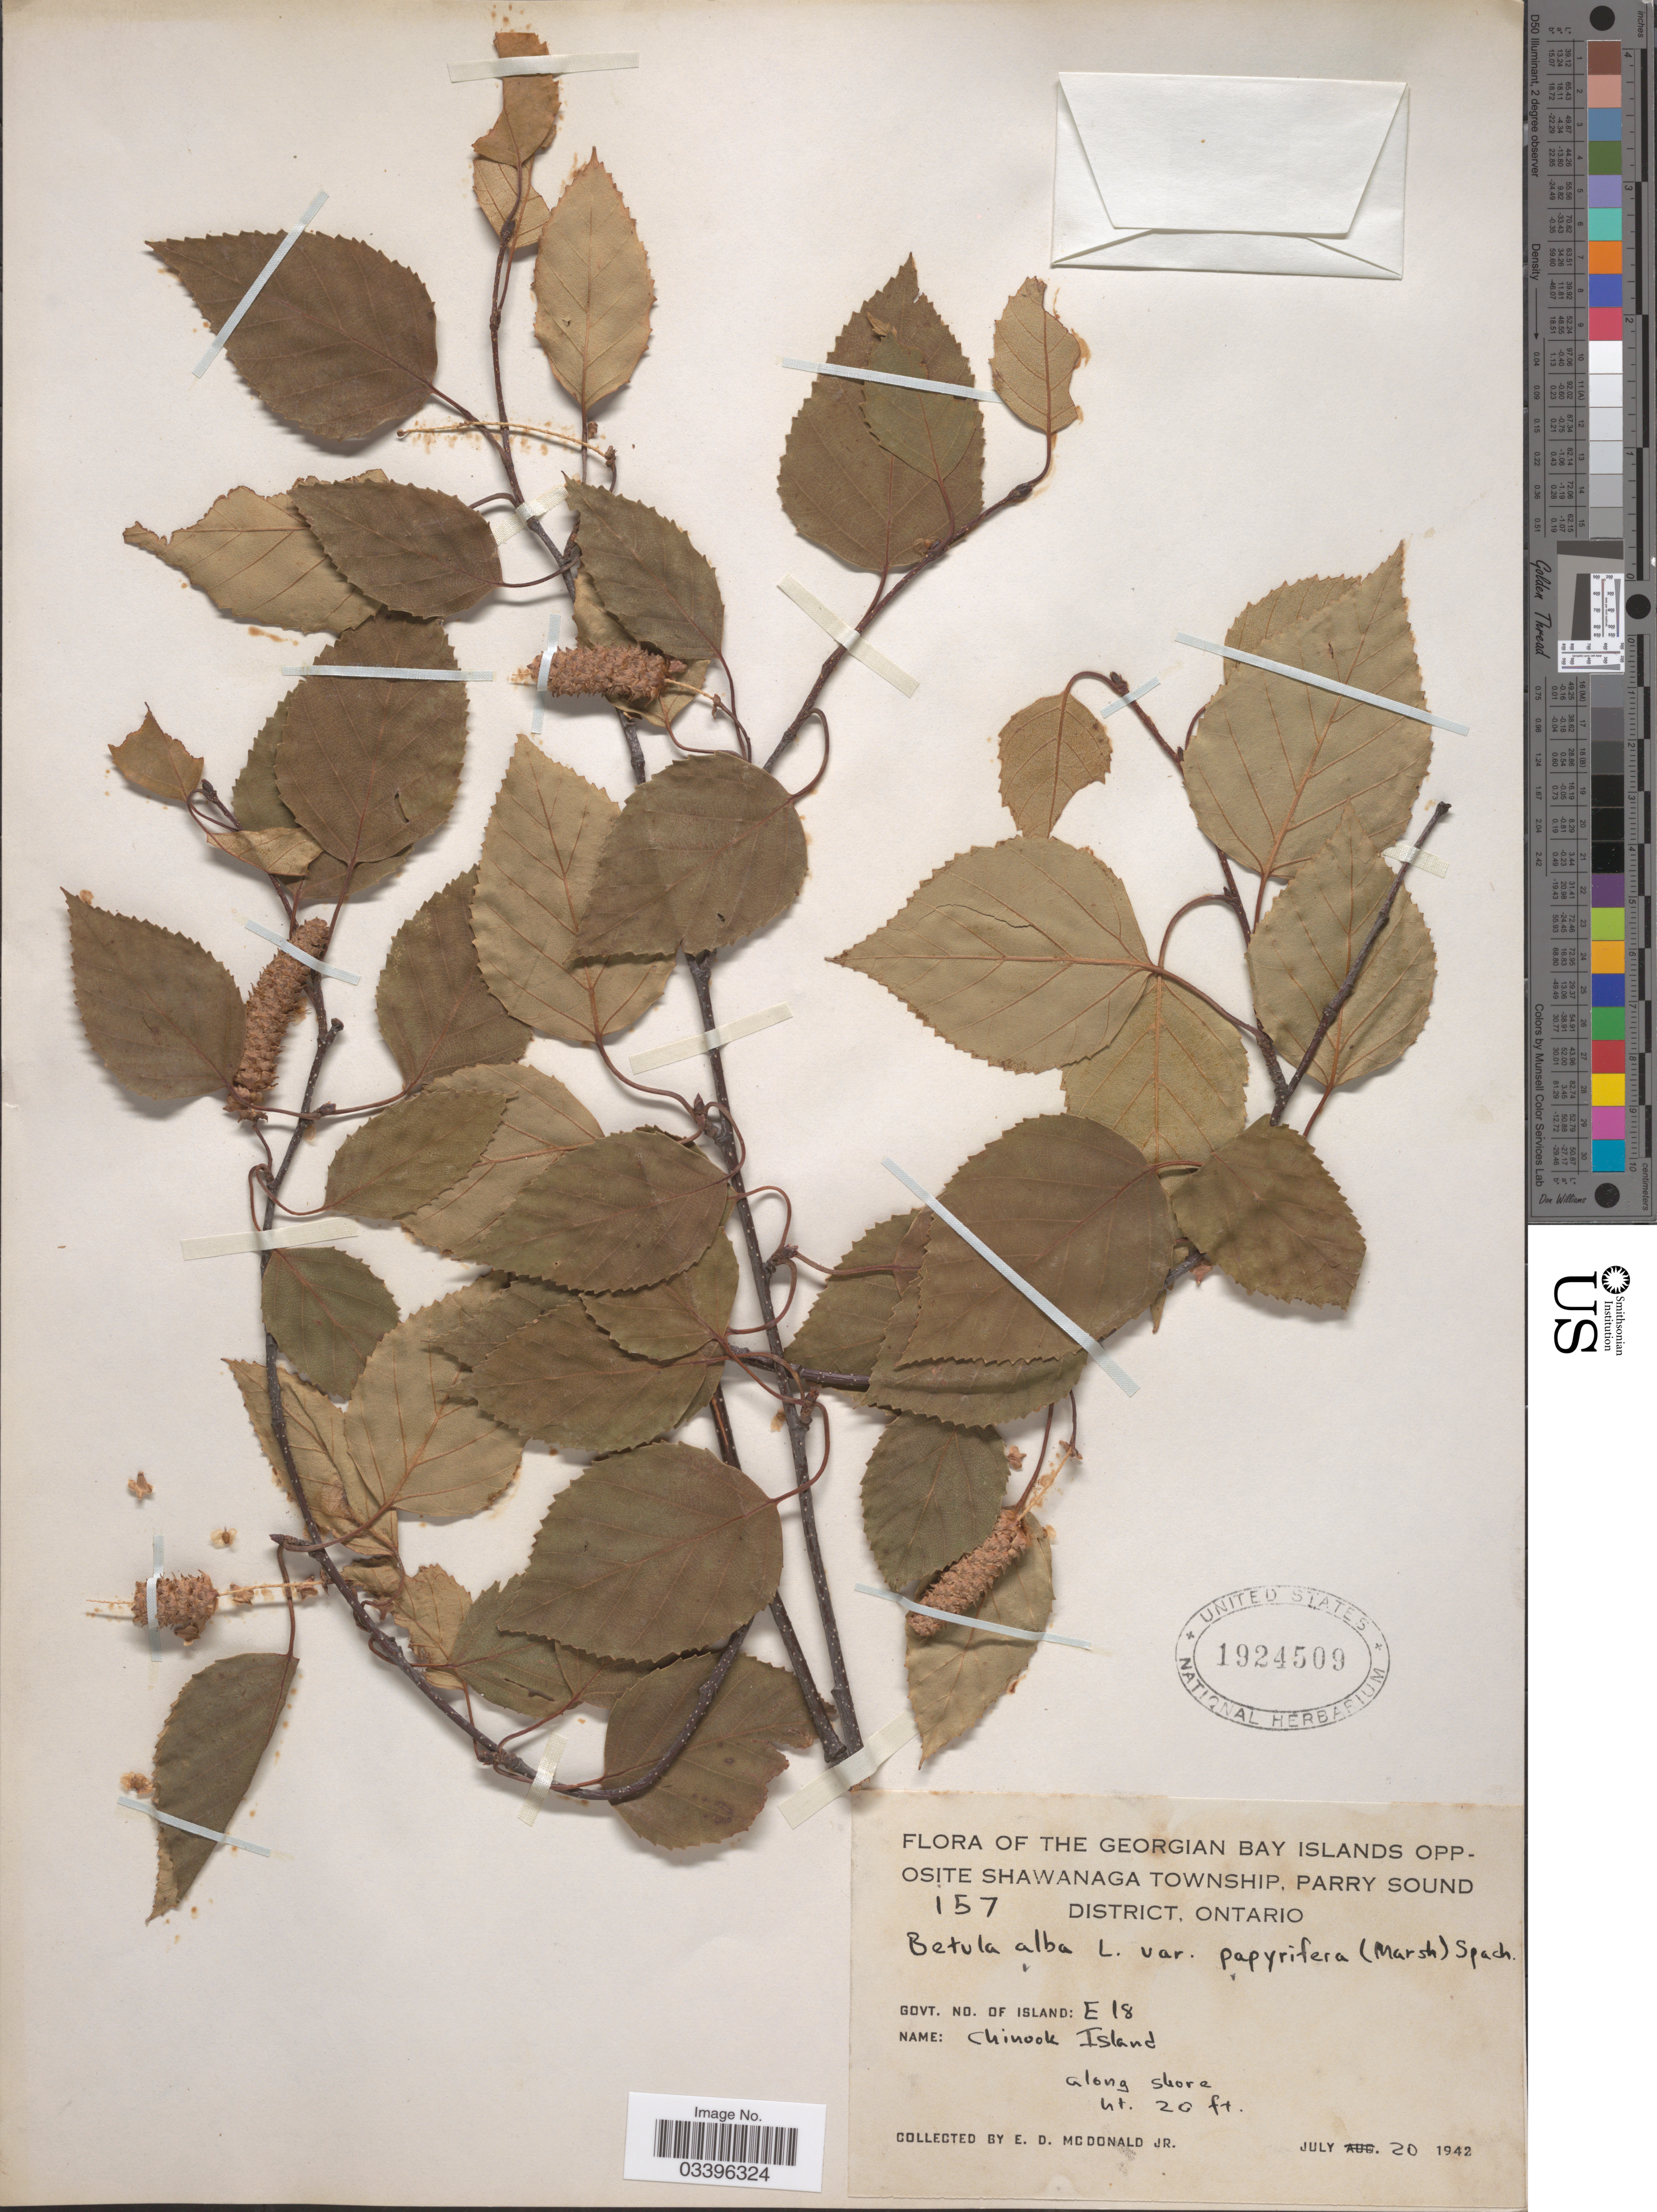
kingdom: Plantae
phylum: Tracheophyta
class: Magnoliopsida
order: Fagales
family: Betulaceae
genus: Betula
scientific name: Betula papyrifera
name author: Marshall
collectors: E. D. McDonald Jr.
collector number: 157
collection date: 1942-07-20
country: Canada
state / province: Ontario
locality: The Georgian Bay Islands opposite Shawanaga Township, Parry Sound District. Govt. No. of Island: E18. Chinook Island.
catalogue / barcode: US 1924509